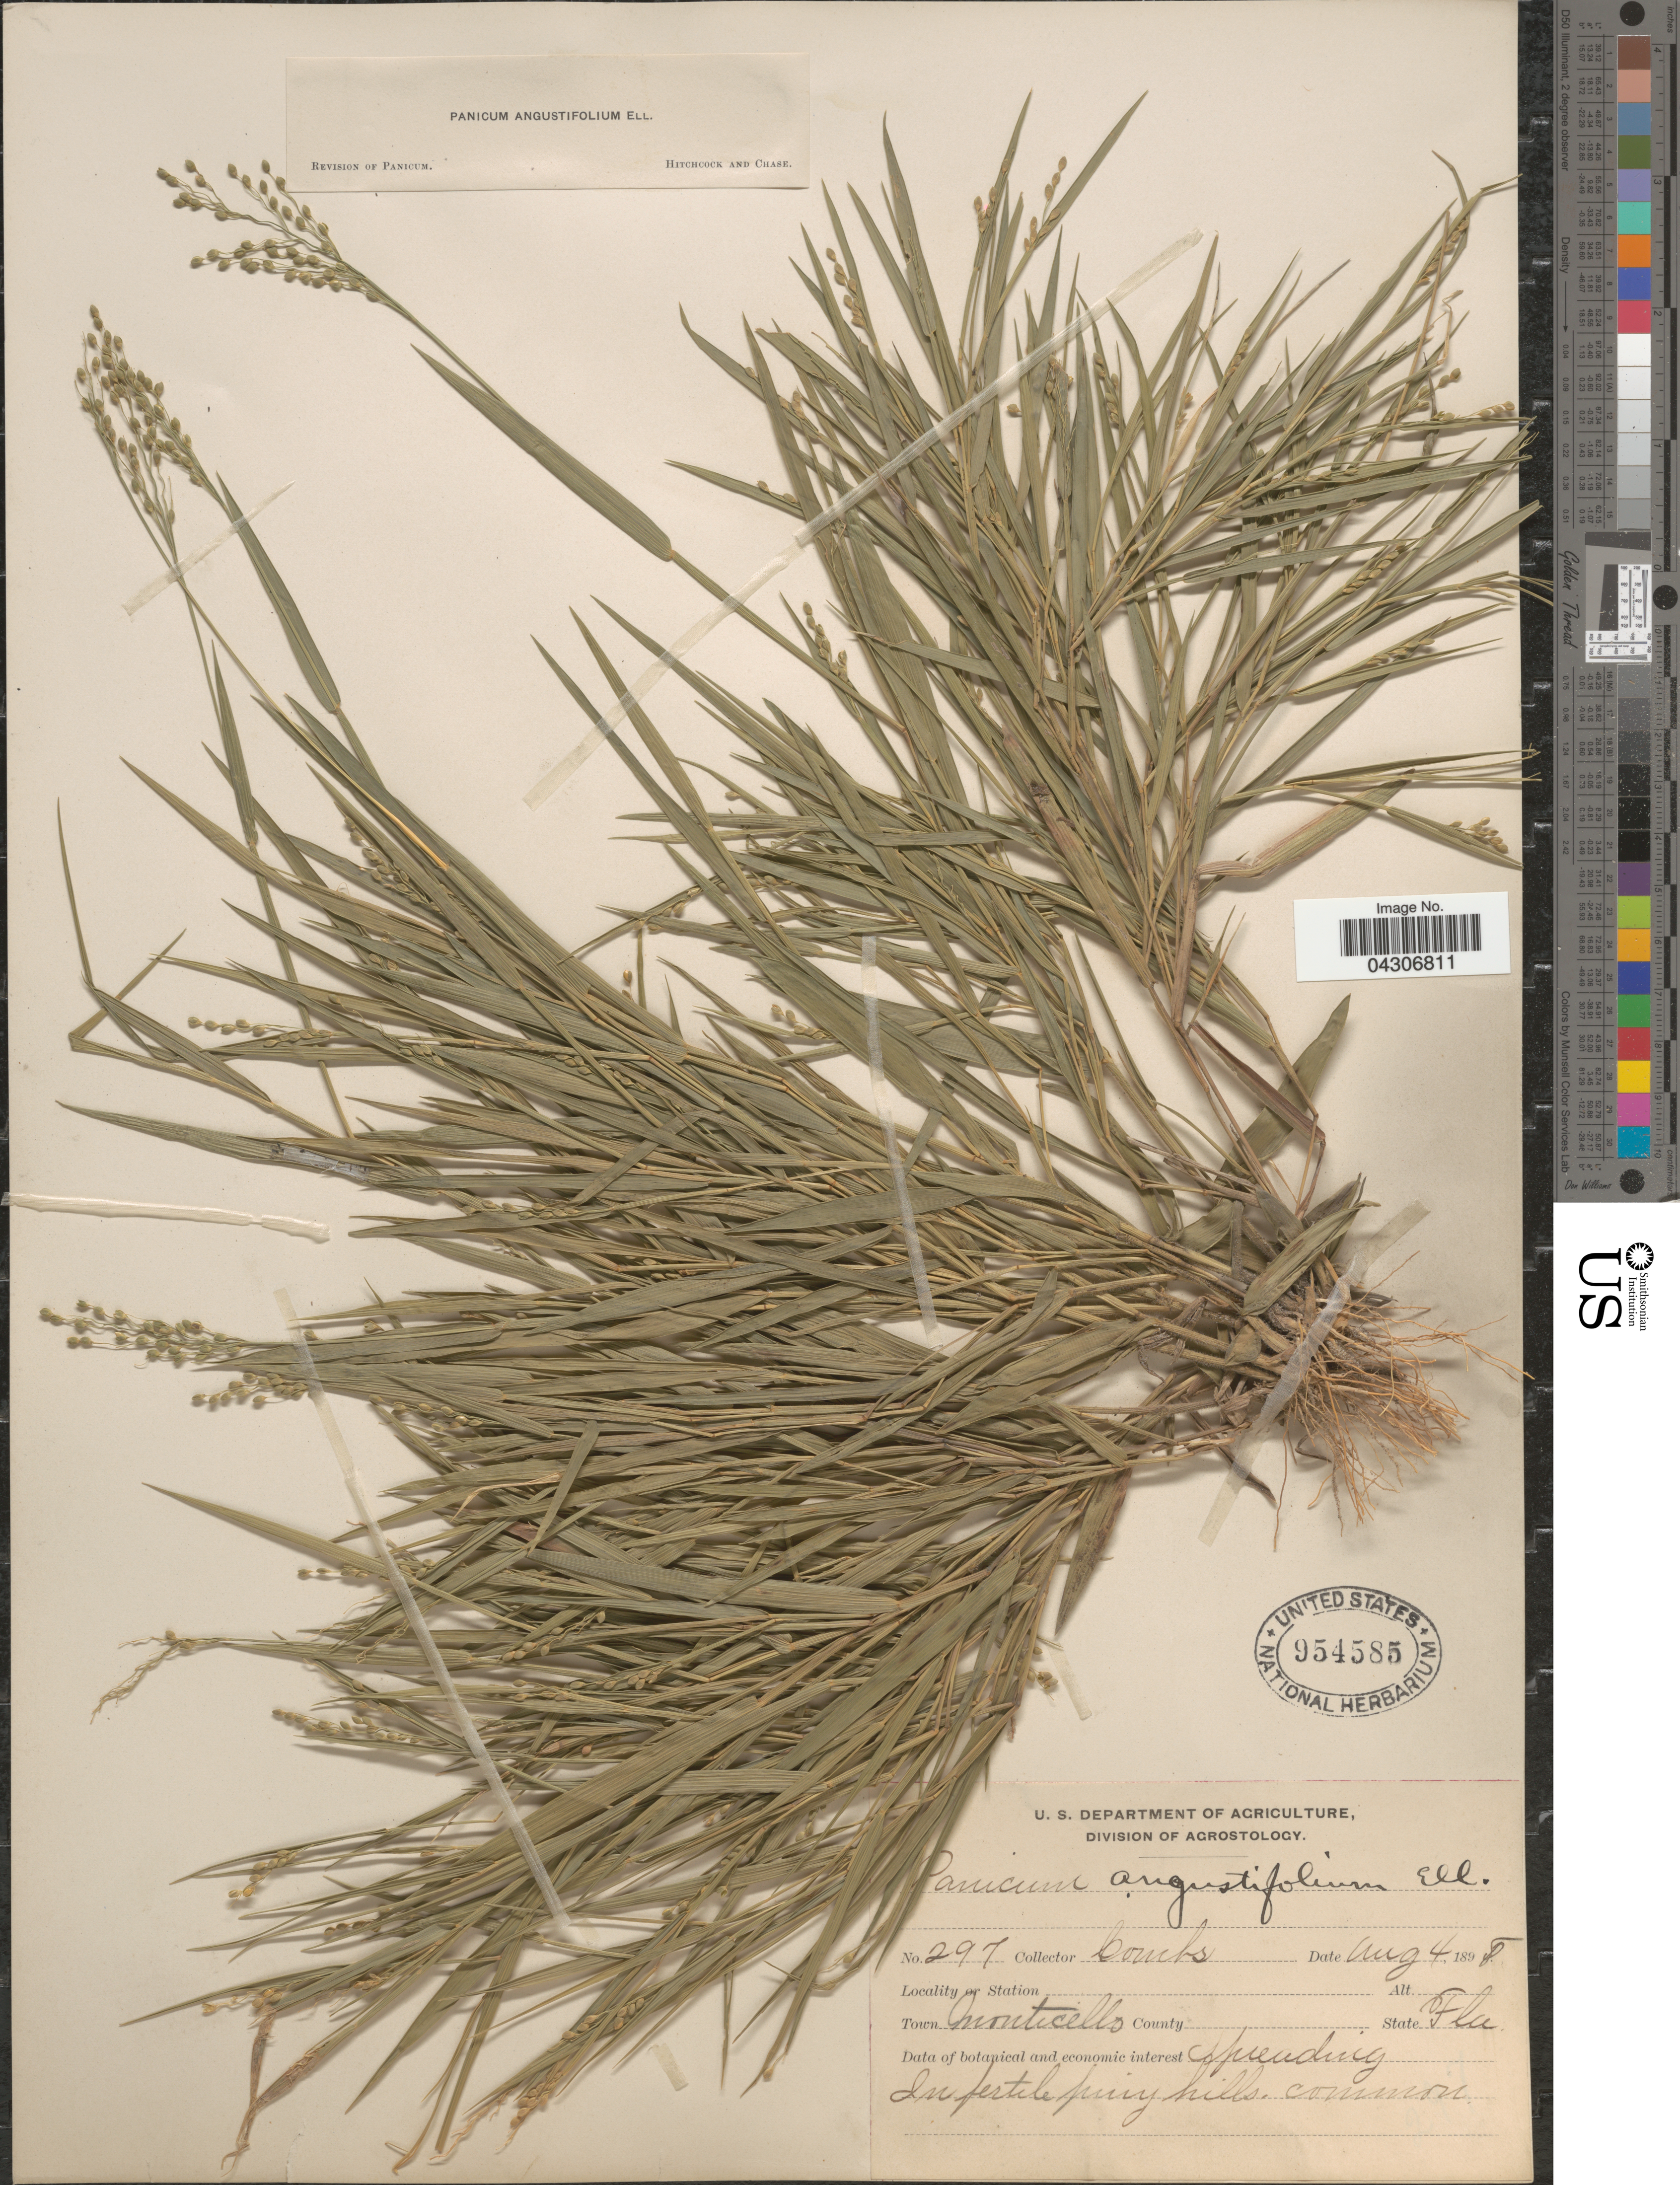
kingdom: Plantae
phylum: Tracheophyta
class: Liliopsida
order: Poales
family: Poaceae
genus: Dichanthelium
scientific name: Dichanthelium aciculare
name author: (Desv. ex Poir.) Gould & C.A. Clark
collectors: -. Combs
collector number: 297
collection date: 1898-08-04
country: United States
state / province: Florida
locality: Town Monticello.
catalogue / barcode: US 954585